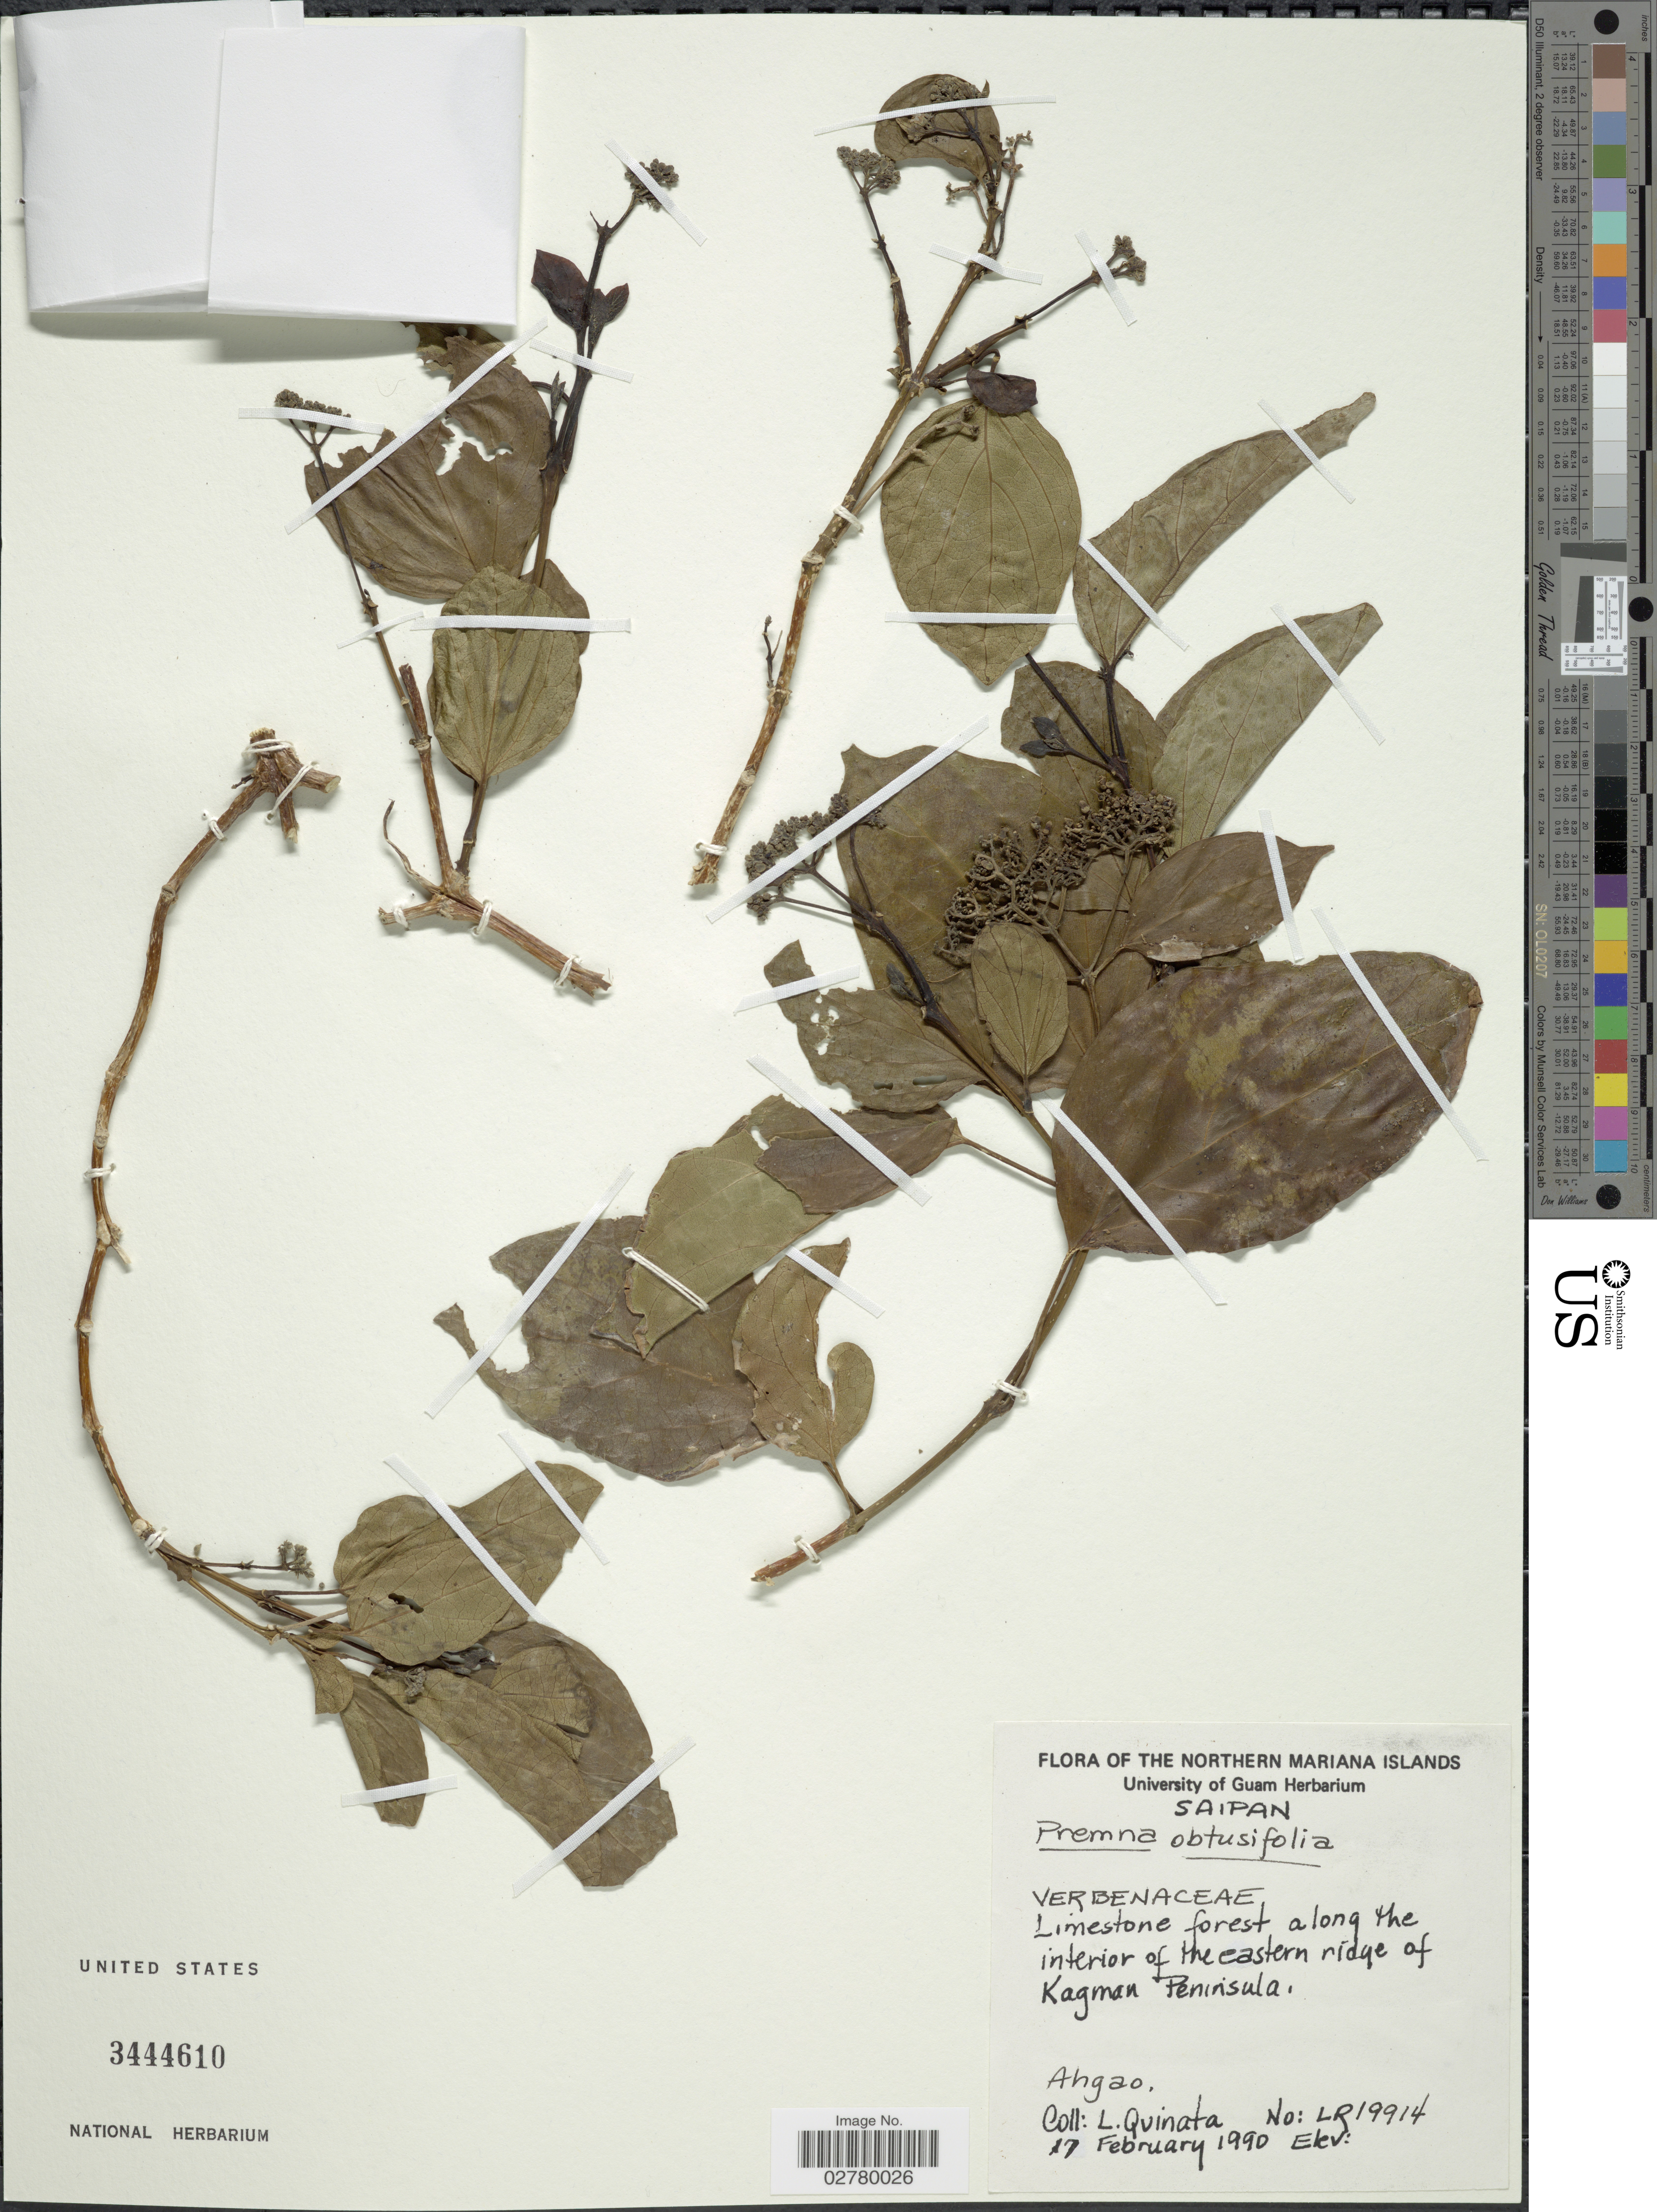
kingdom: Plantae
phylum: Tracheophyta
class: Magnoliopsida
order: Lamiales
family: Lamiaceae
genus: Premna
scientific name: Premna obtusifolia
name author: R. Br.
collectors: L. Quinata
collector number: LR19914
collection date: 1990-02-17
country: Northern Mariana Islands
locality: Saipan. Limestone forest along the interior of the eastern ridge of Kagman Peninsula.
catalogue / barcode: US 3444610